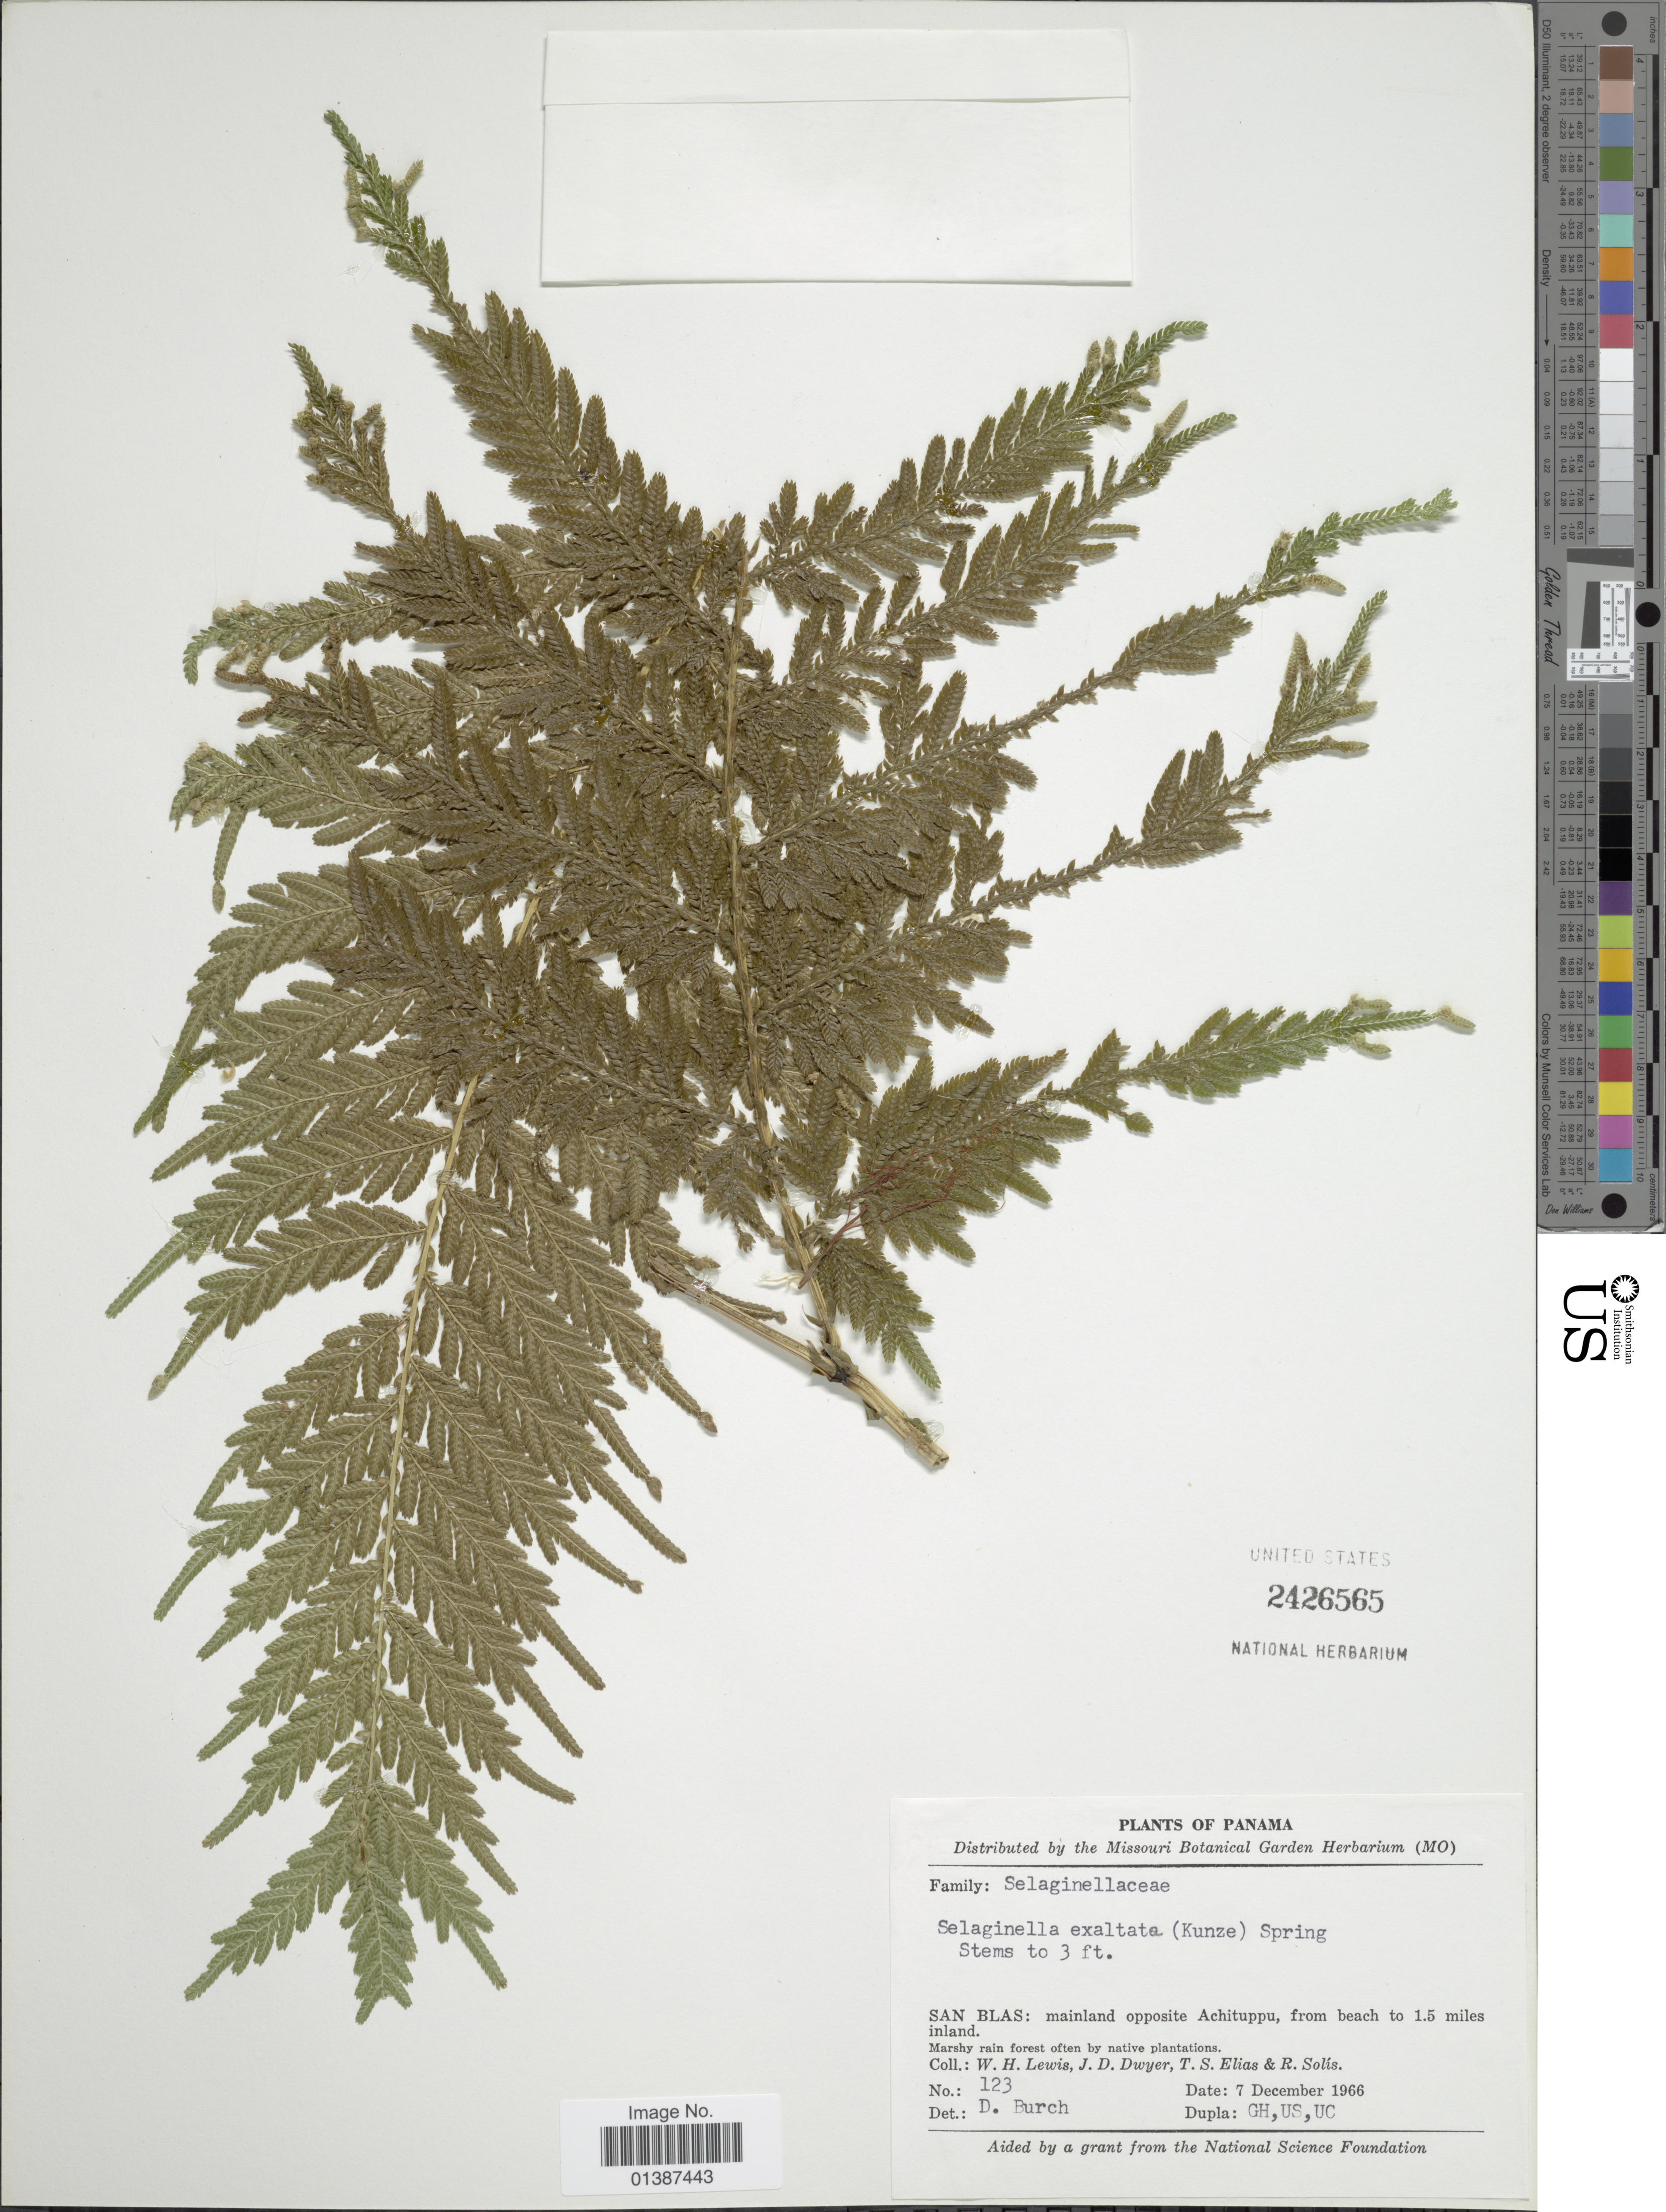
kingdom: Plantae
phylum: Tracheophyta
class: Lycopodiopsida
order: Selaginellales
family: Selaginellaceae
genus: Selaginella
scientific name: Selaginella exaltata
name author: (Kunze) Spring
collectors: W. H. Lewis, J. D. Dwyer, T. S. Elias & R. Solis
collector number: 123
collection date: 1966-12-07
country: Panama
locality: San Blas: mainland opposite Achituppu, from beach to 1.5 miles inland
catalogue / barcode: US 2426565